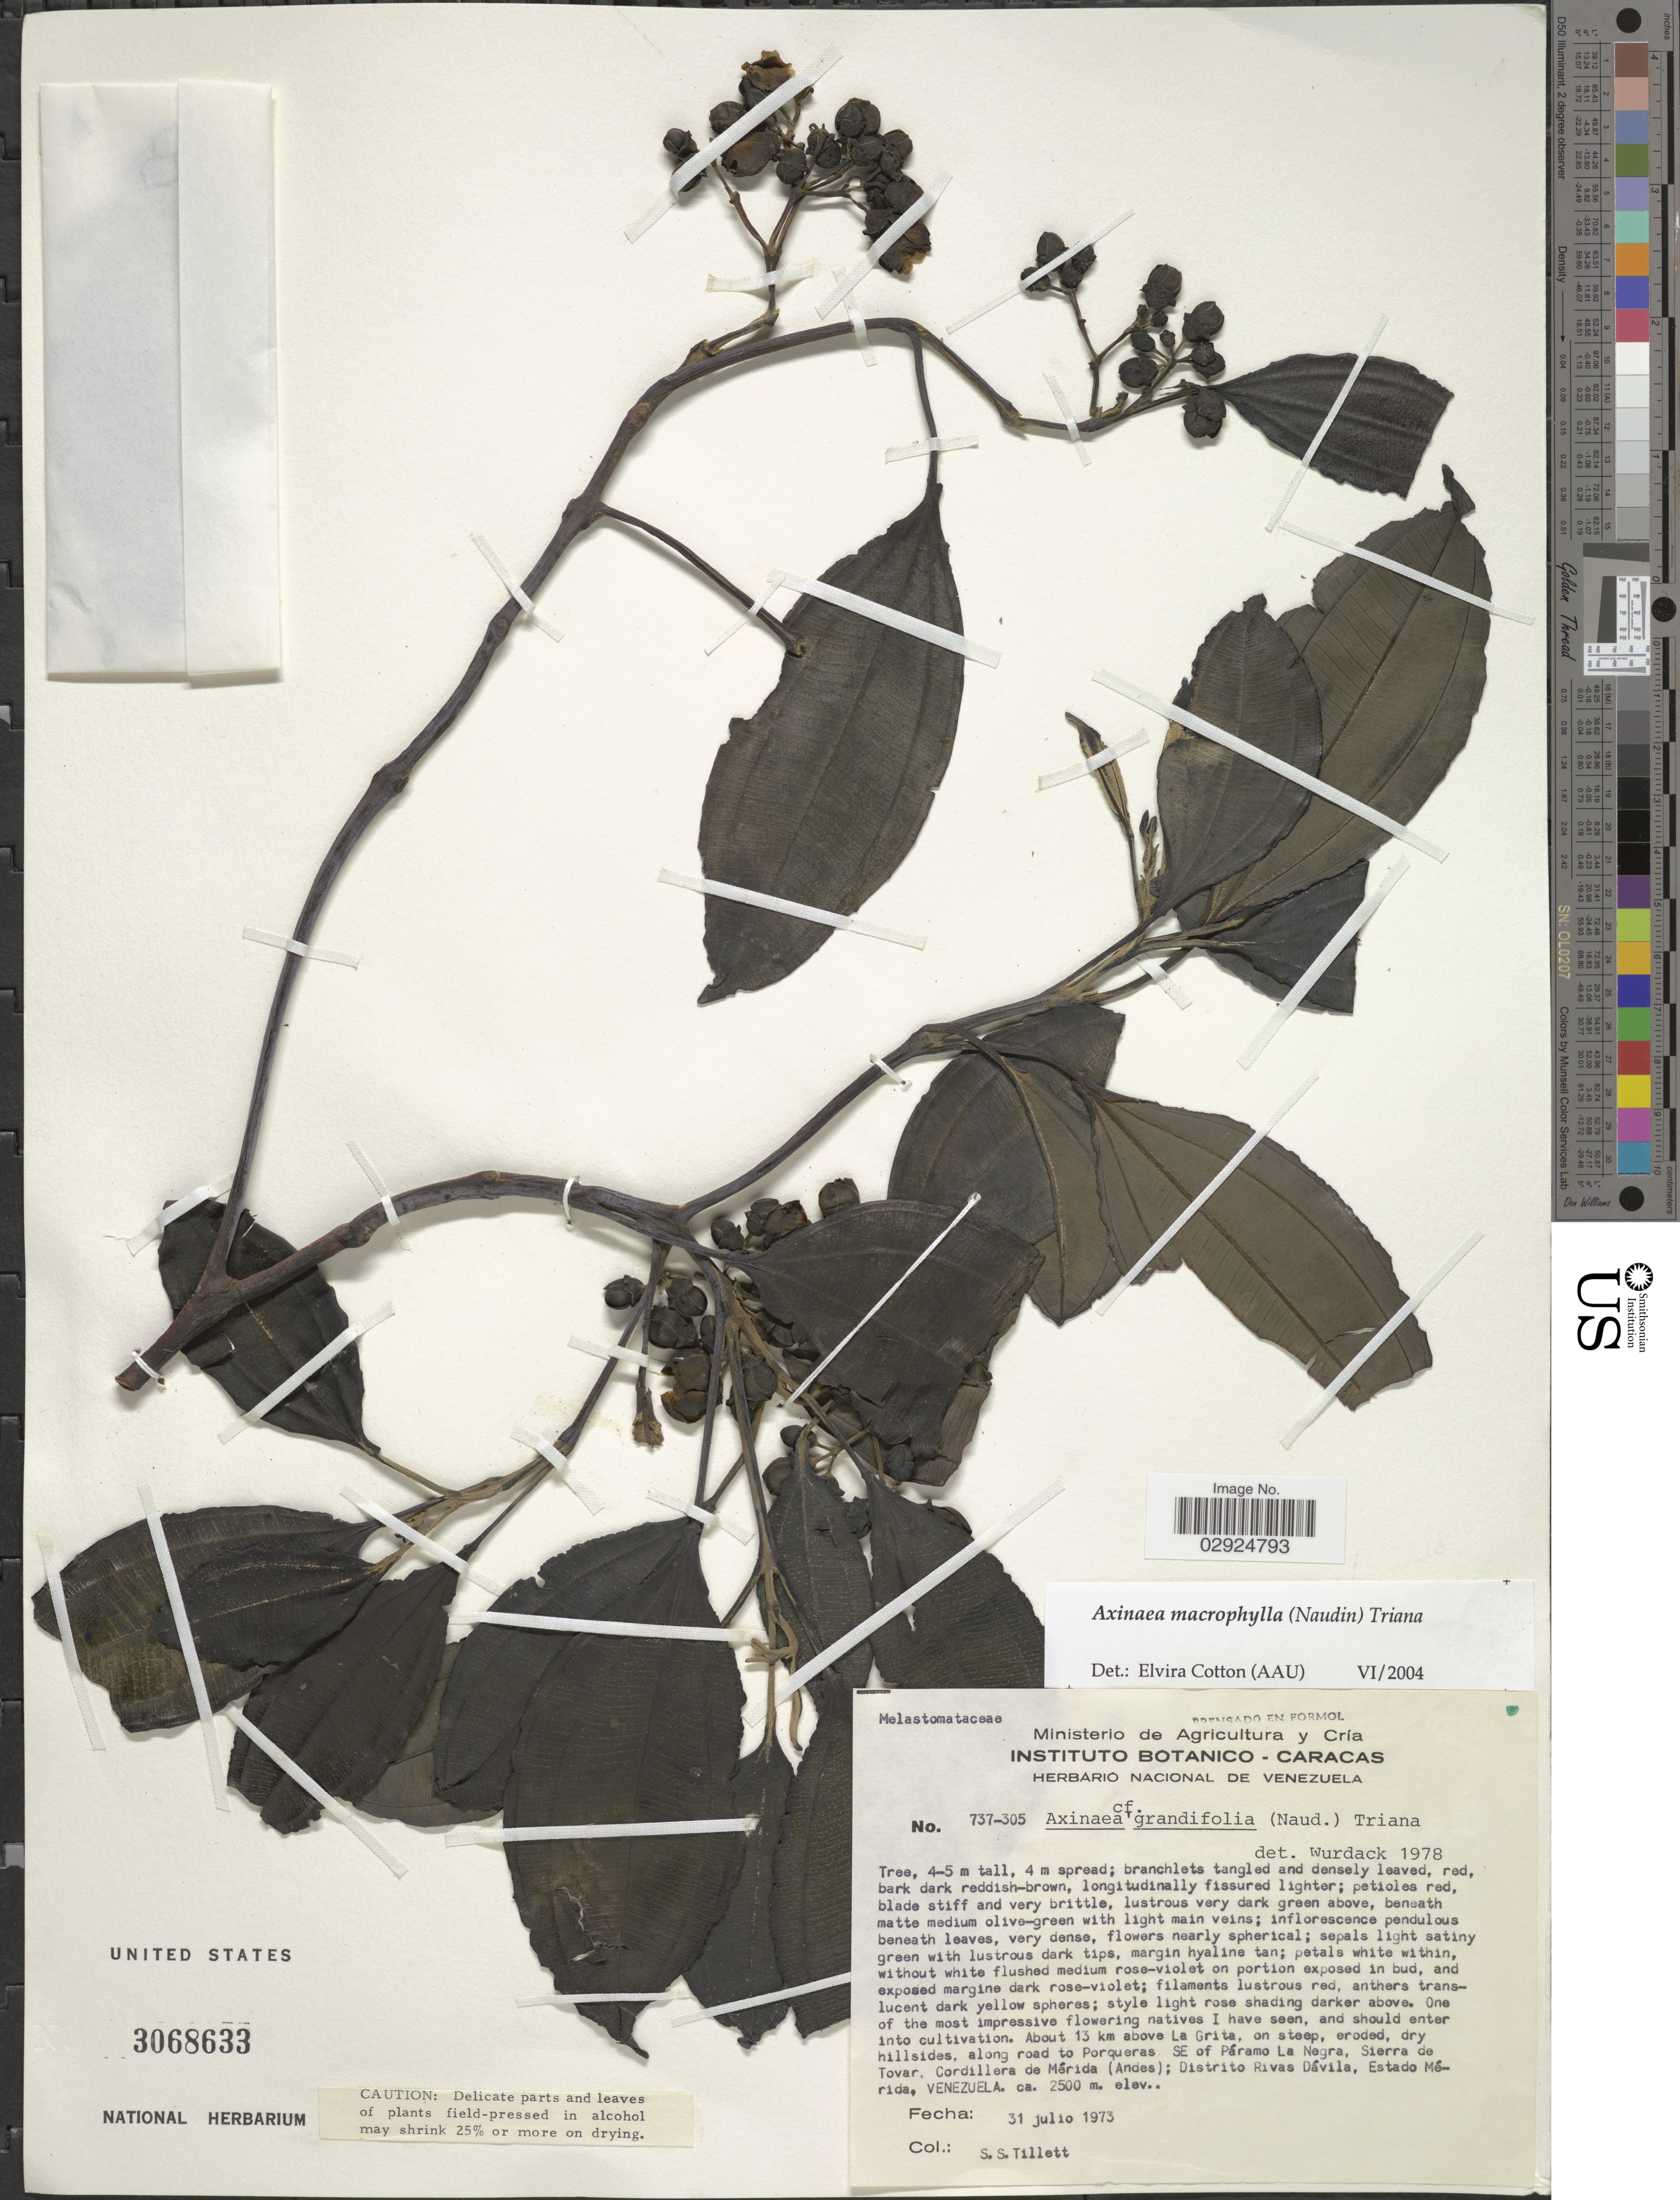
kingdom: Plantae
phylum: Tracheophyta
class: Magnoliopsida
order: Myrtales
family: Melastomataceae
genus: Axinaea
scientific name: Axinaea macrophylla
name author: (Naudin) Triana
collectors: S. S. Tillett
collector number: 737-305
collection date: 1973-07-31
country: Venezuela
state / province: Mérida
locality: Along road to Porqueras SE of Páramo La Negra, Sierra de Tovar, Cordillera de Mérida (Andes); Distrito Rivas Dávila, Estado Mérida.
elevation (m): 2500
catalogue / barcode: US 3068633